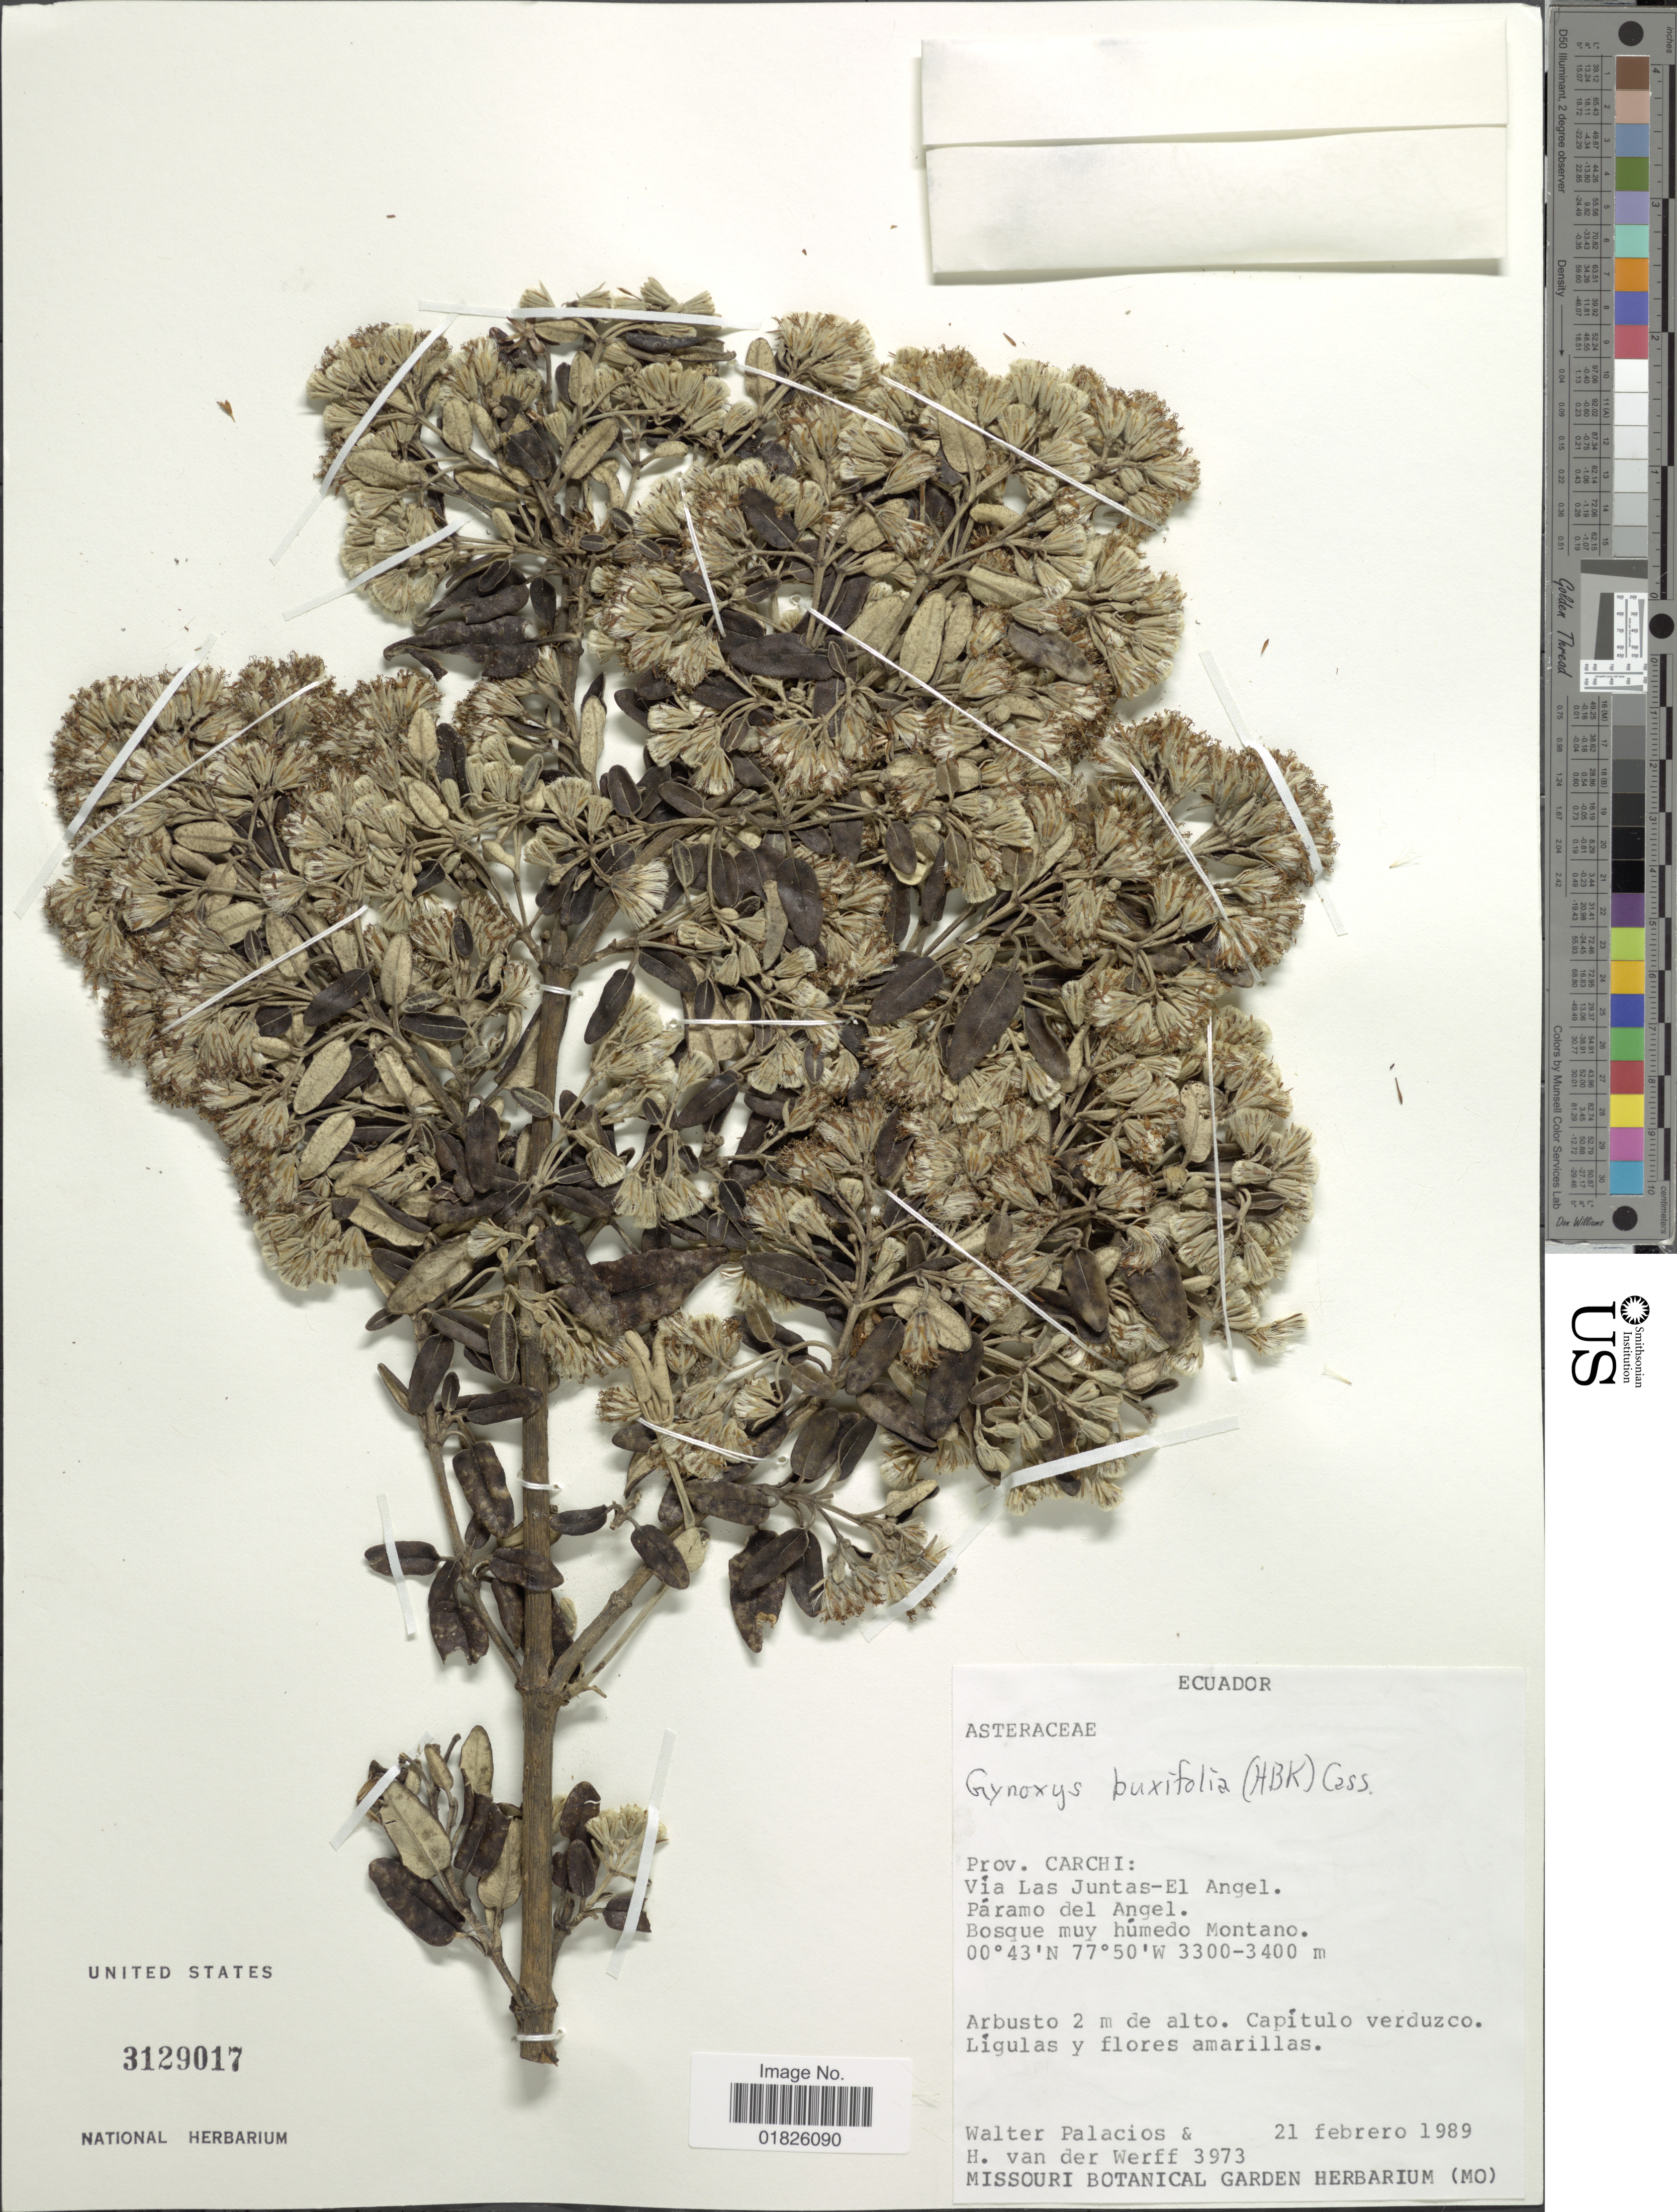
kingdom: Plantae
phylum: Tracheophyta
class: Magnoliopsida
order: Asterales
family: Asteraceae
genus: Gynoxys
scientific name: Gynoxys buxifolia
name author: (Kunth) Cass.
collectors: W. Palacios & H. van der Werff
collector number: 3973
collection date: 1989-02-21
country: Ecuador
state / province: Carchi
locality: Via Las Juntas-El Angel. paramo del Angel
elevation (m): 3300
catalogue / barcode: US 3129017